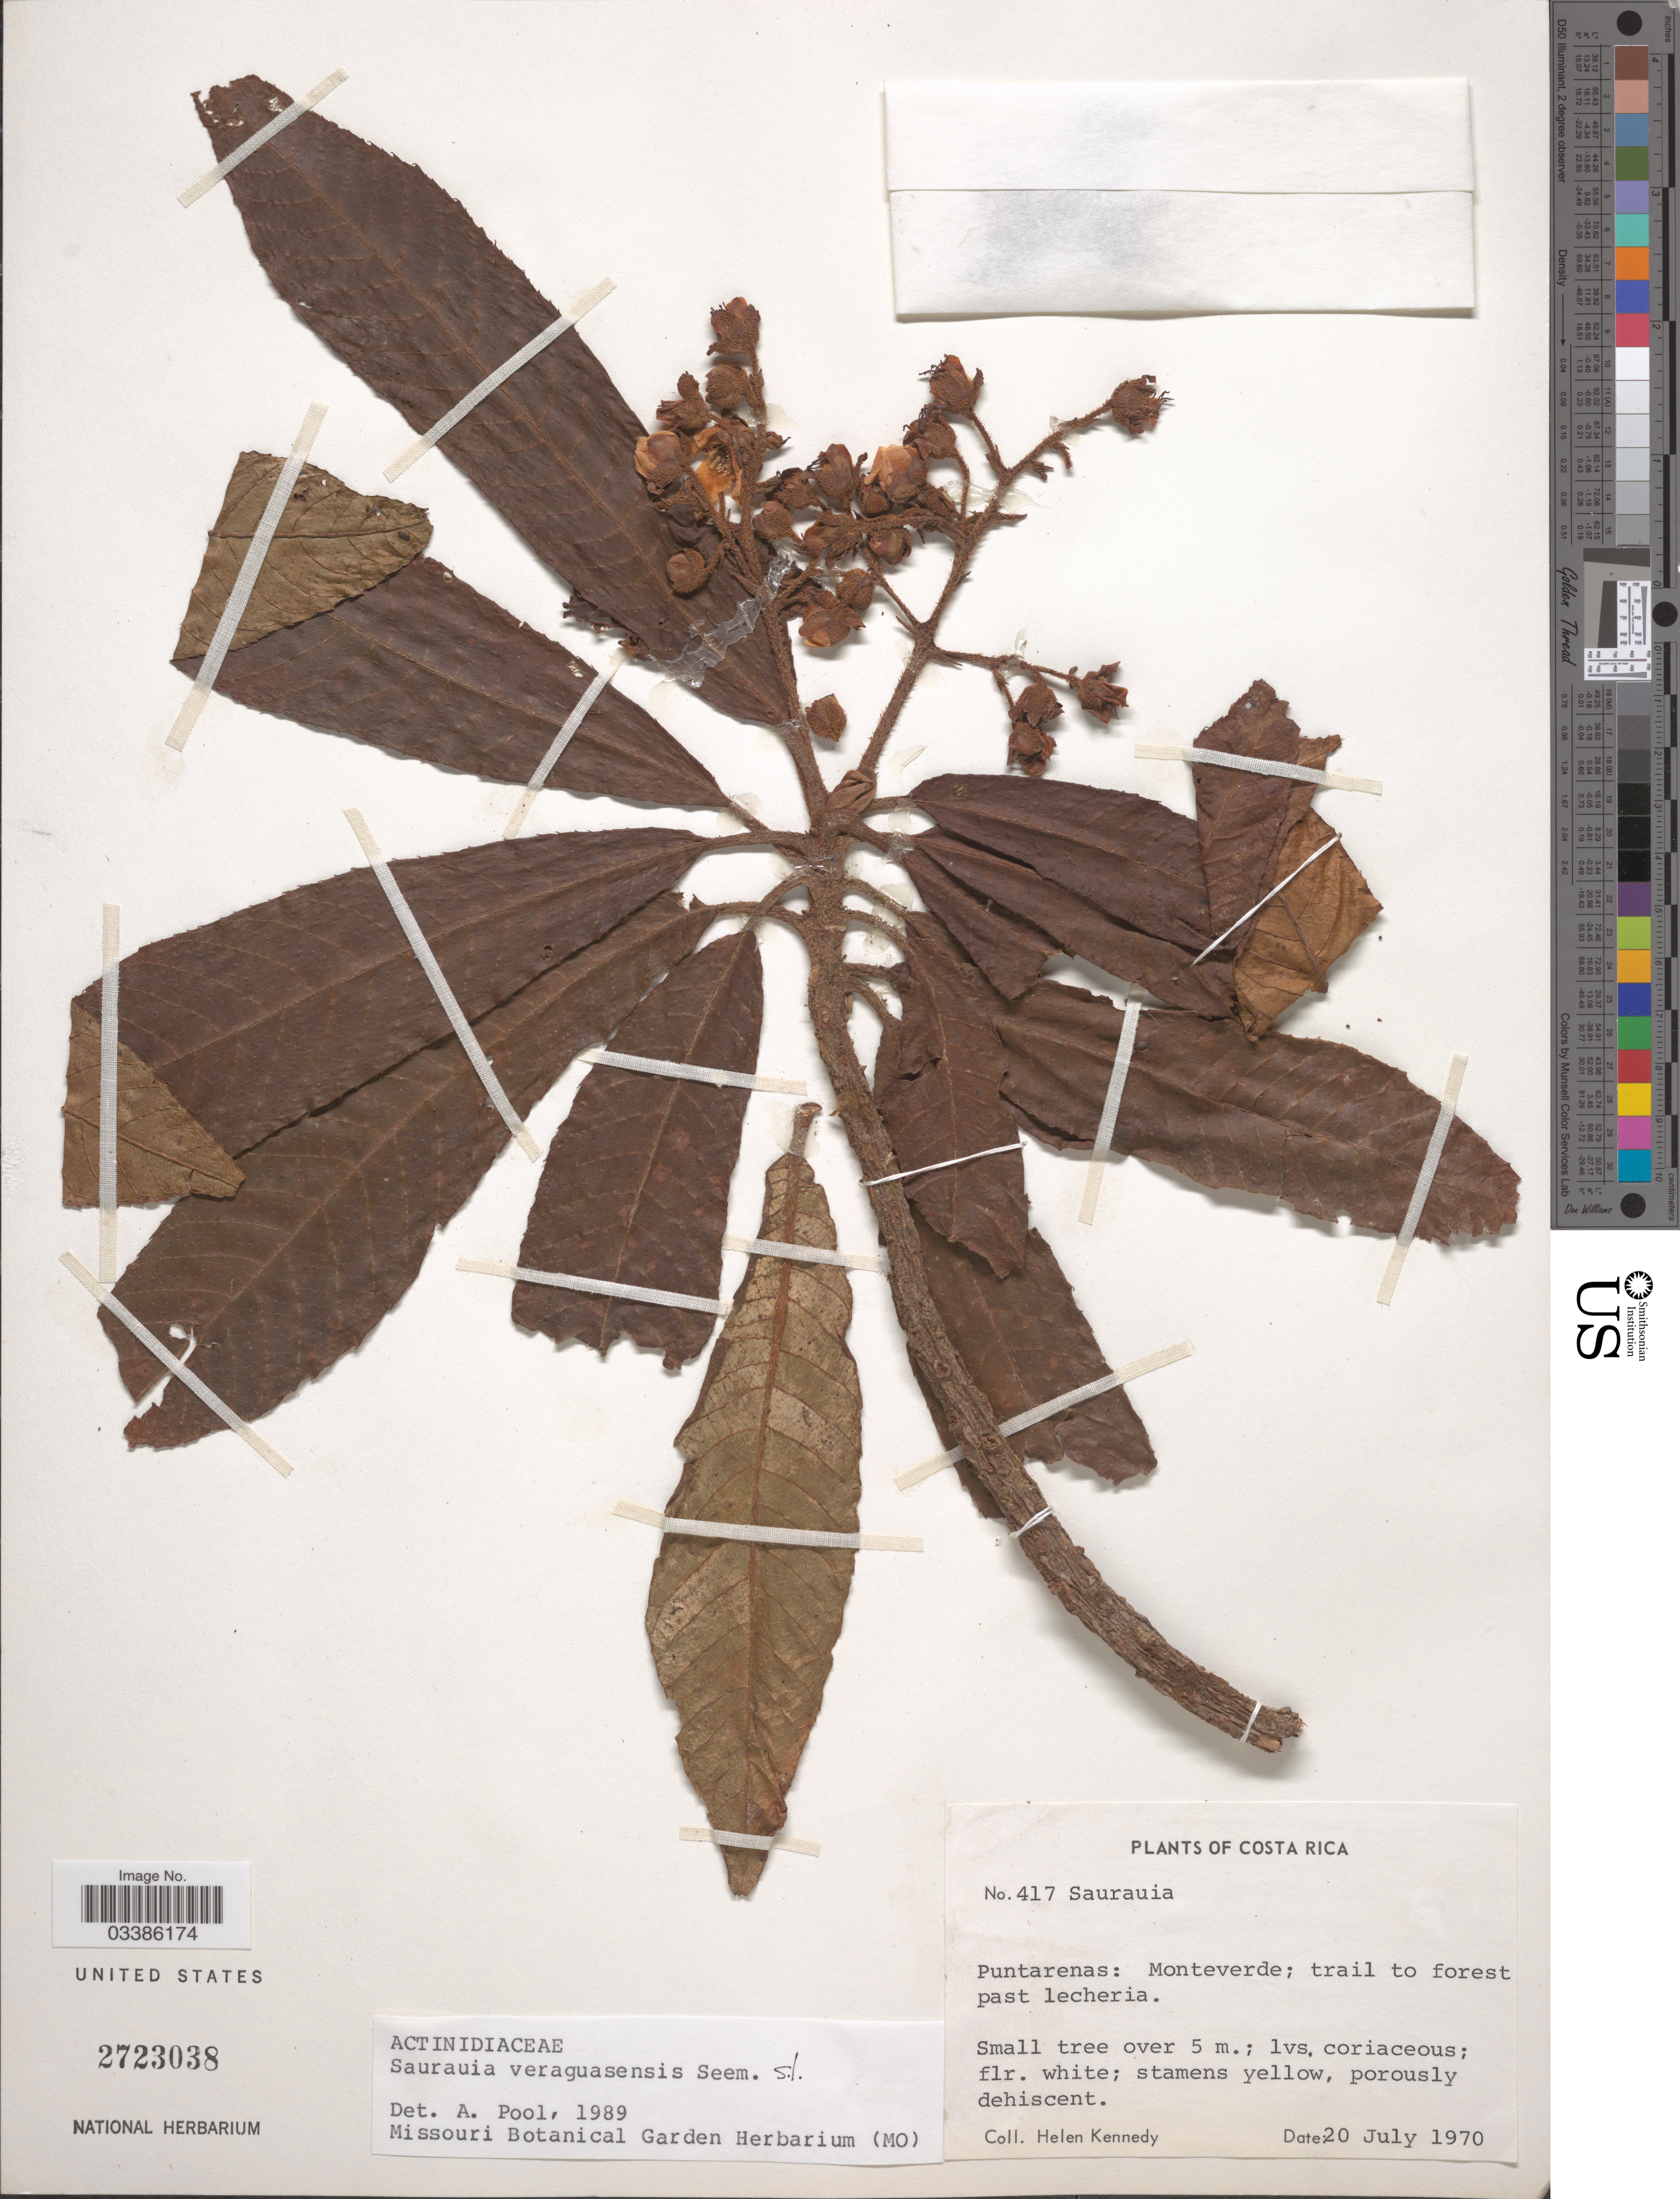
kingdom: Plantae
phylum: Tracheophyta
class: Magnoliopsida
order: Ericales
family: Actinidiaceae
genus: Saurauia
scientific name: Saurauia veraguasensis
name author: Seem.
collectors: H. Kennedy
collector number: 417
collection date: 1970-07-20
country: Costa Rica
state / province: Puntarenas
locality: Monteverde; trail to forest past lecheria.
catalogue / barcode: US 2723038